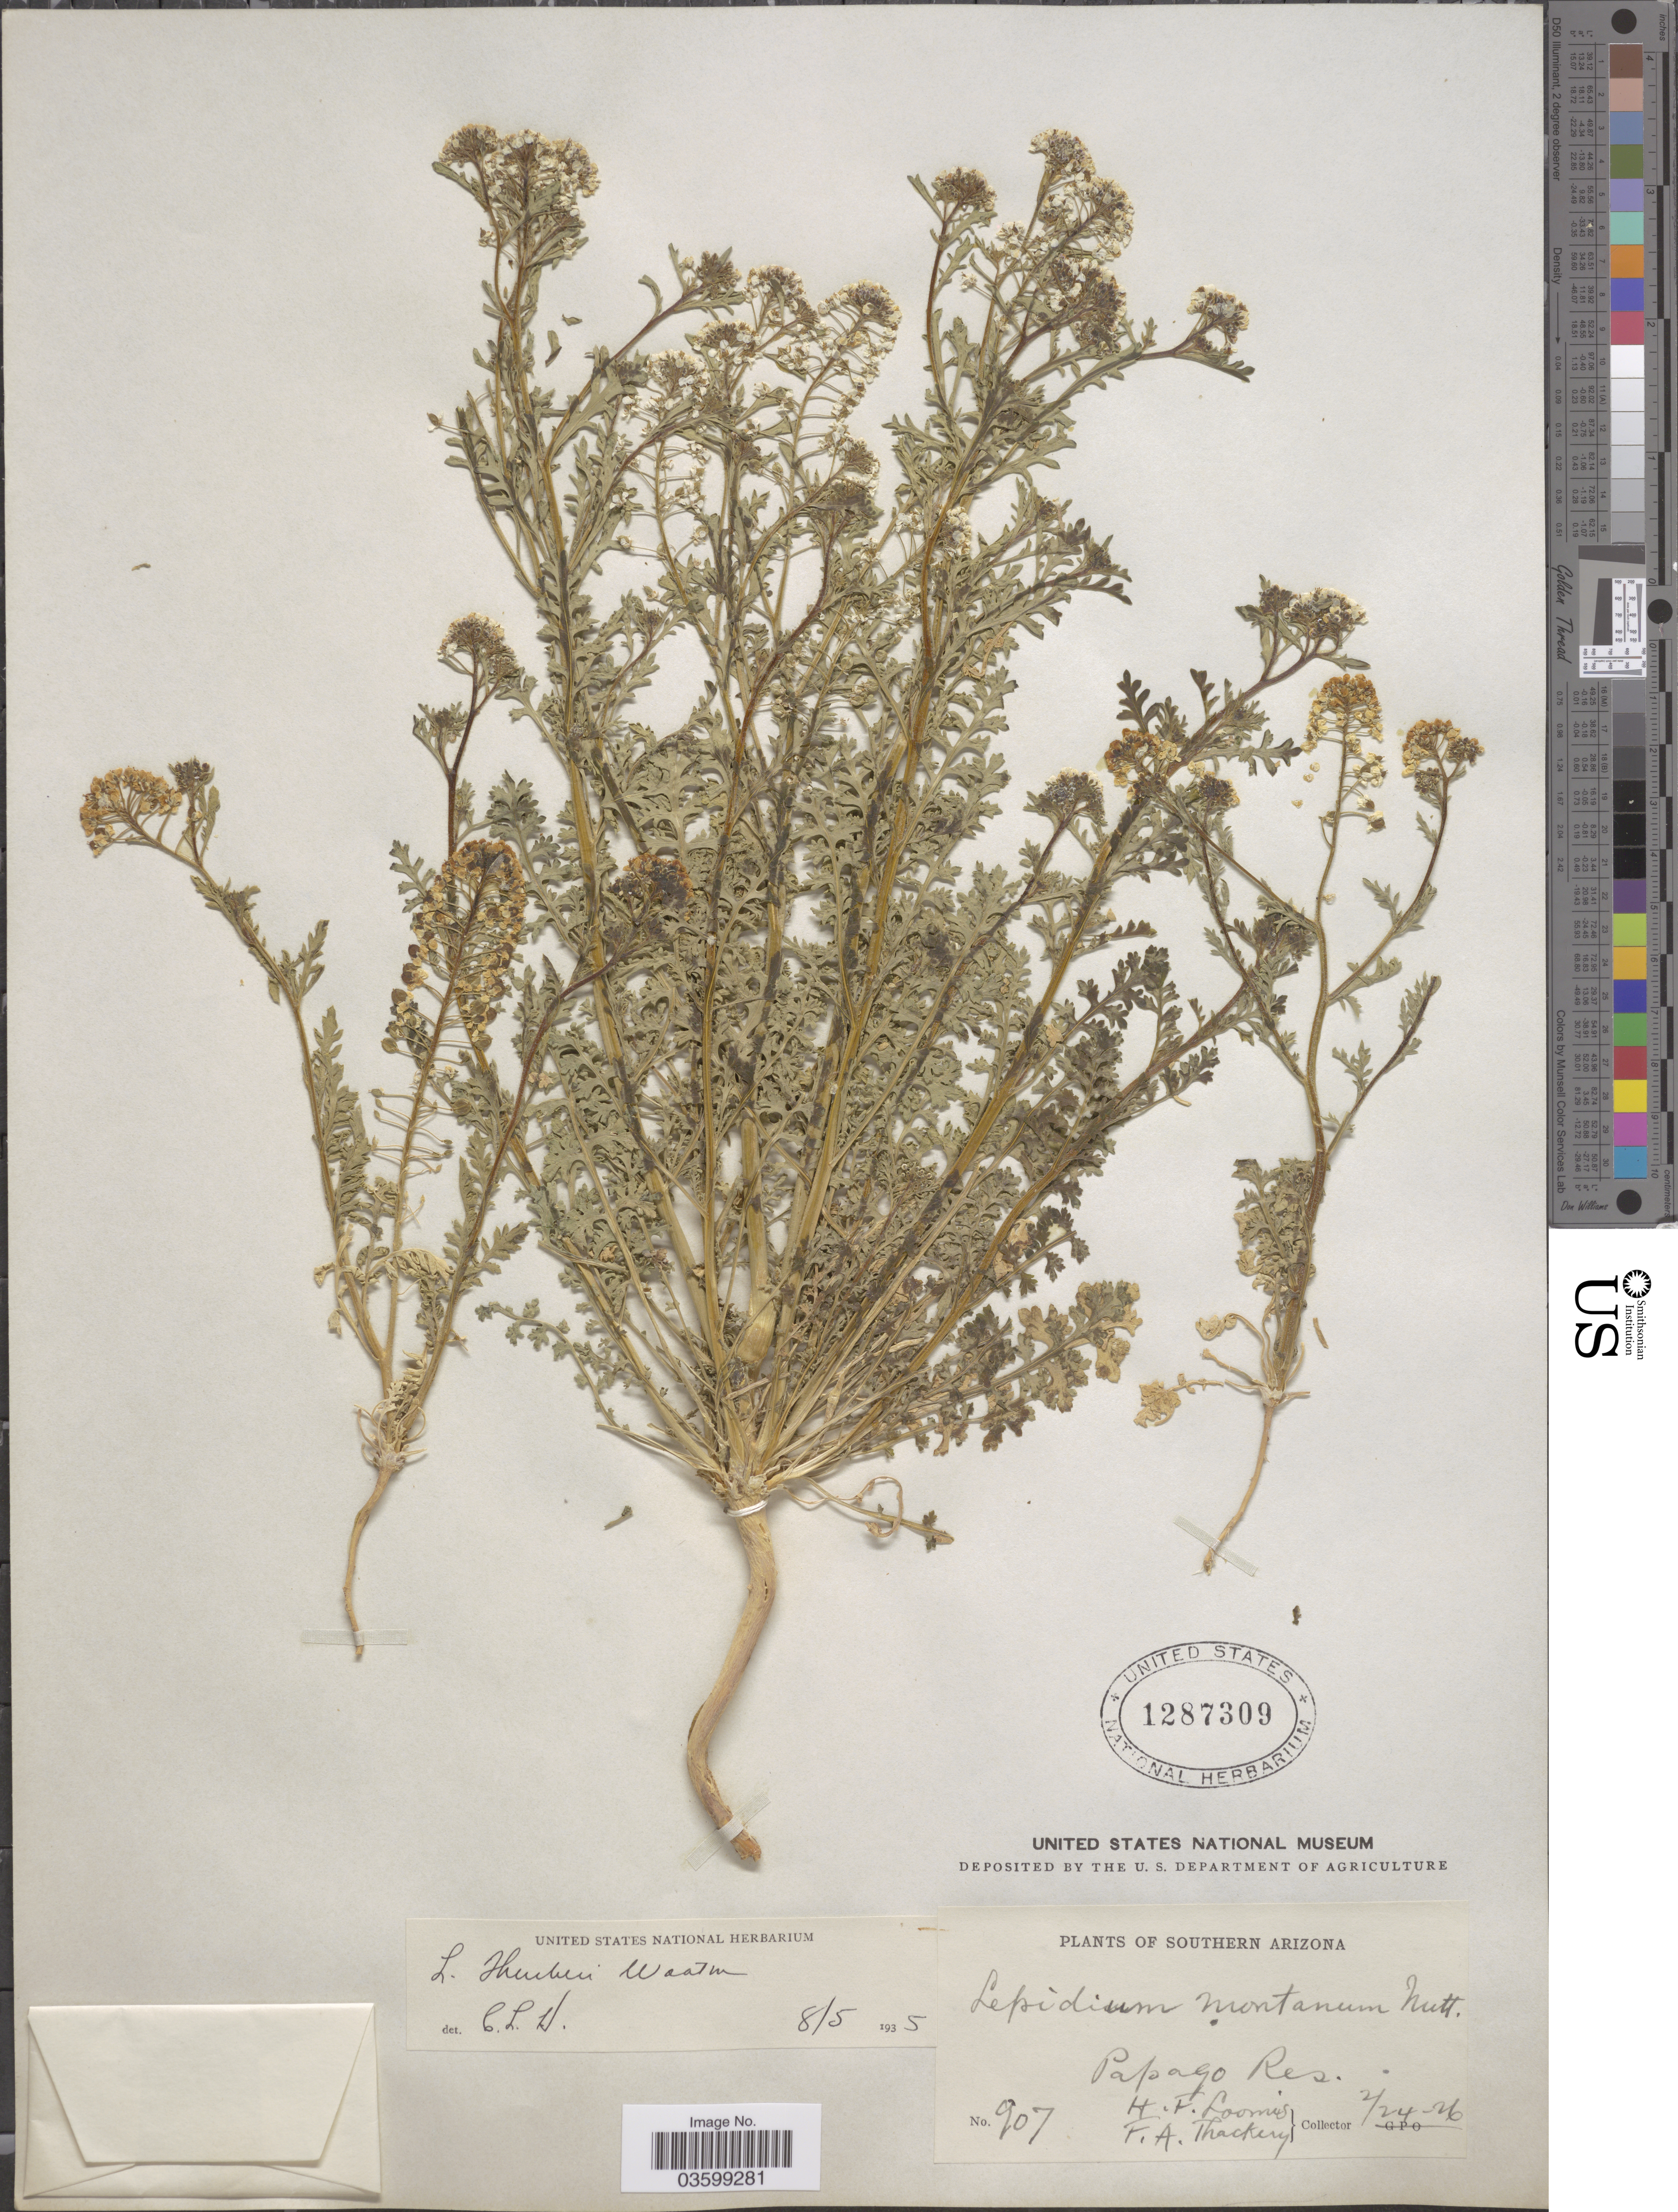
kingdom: Plantae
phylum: Tracheophyta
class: Magnoliopsida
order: Brassicales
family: Brassicaceae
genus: Lepidium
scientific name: Lepidium thurberi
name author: Wooton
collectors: H. F. Loomis & F. Thackery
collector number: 907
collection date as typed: Transcribed d/m/y: 24/2/26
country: United States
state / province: Arizona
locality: Southern Arizona. Papago Res.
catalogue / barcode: US 1287309